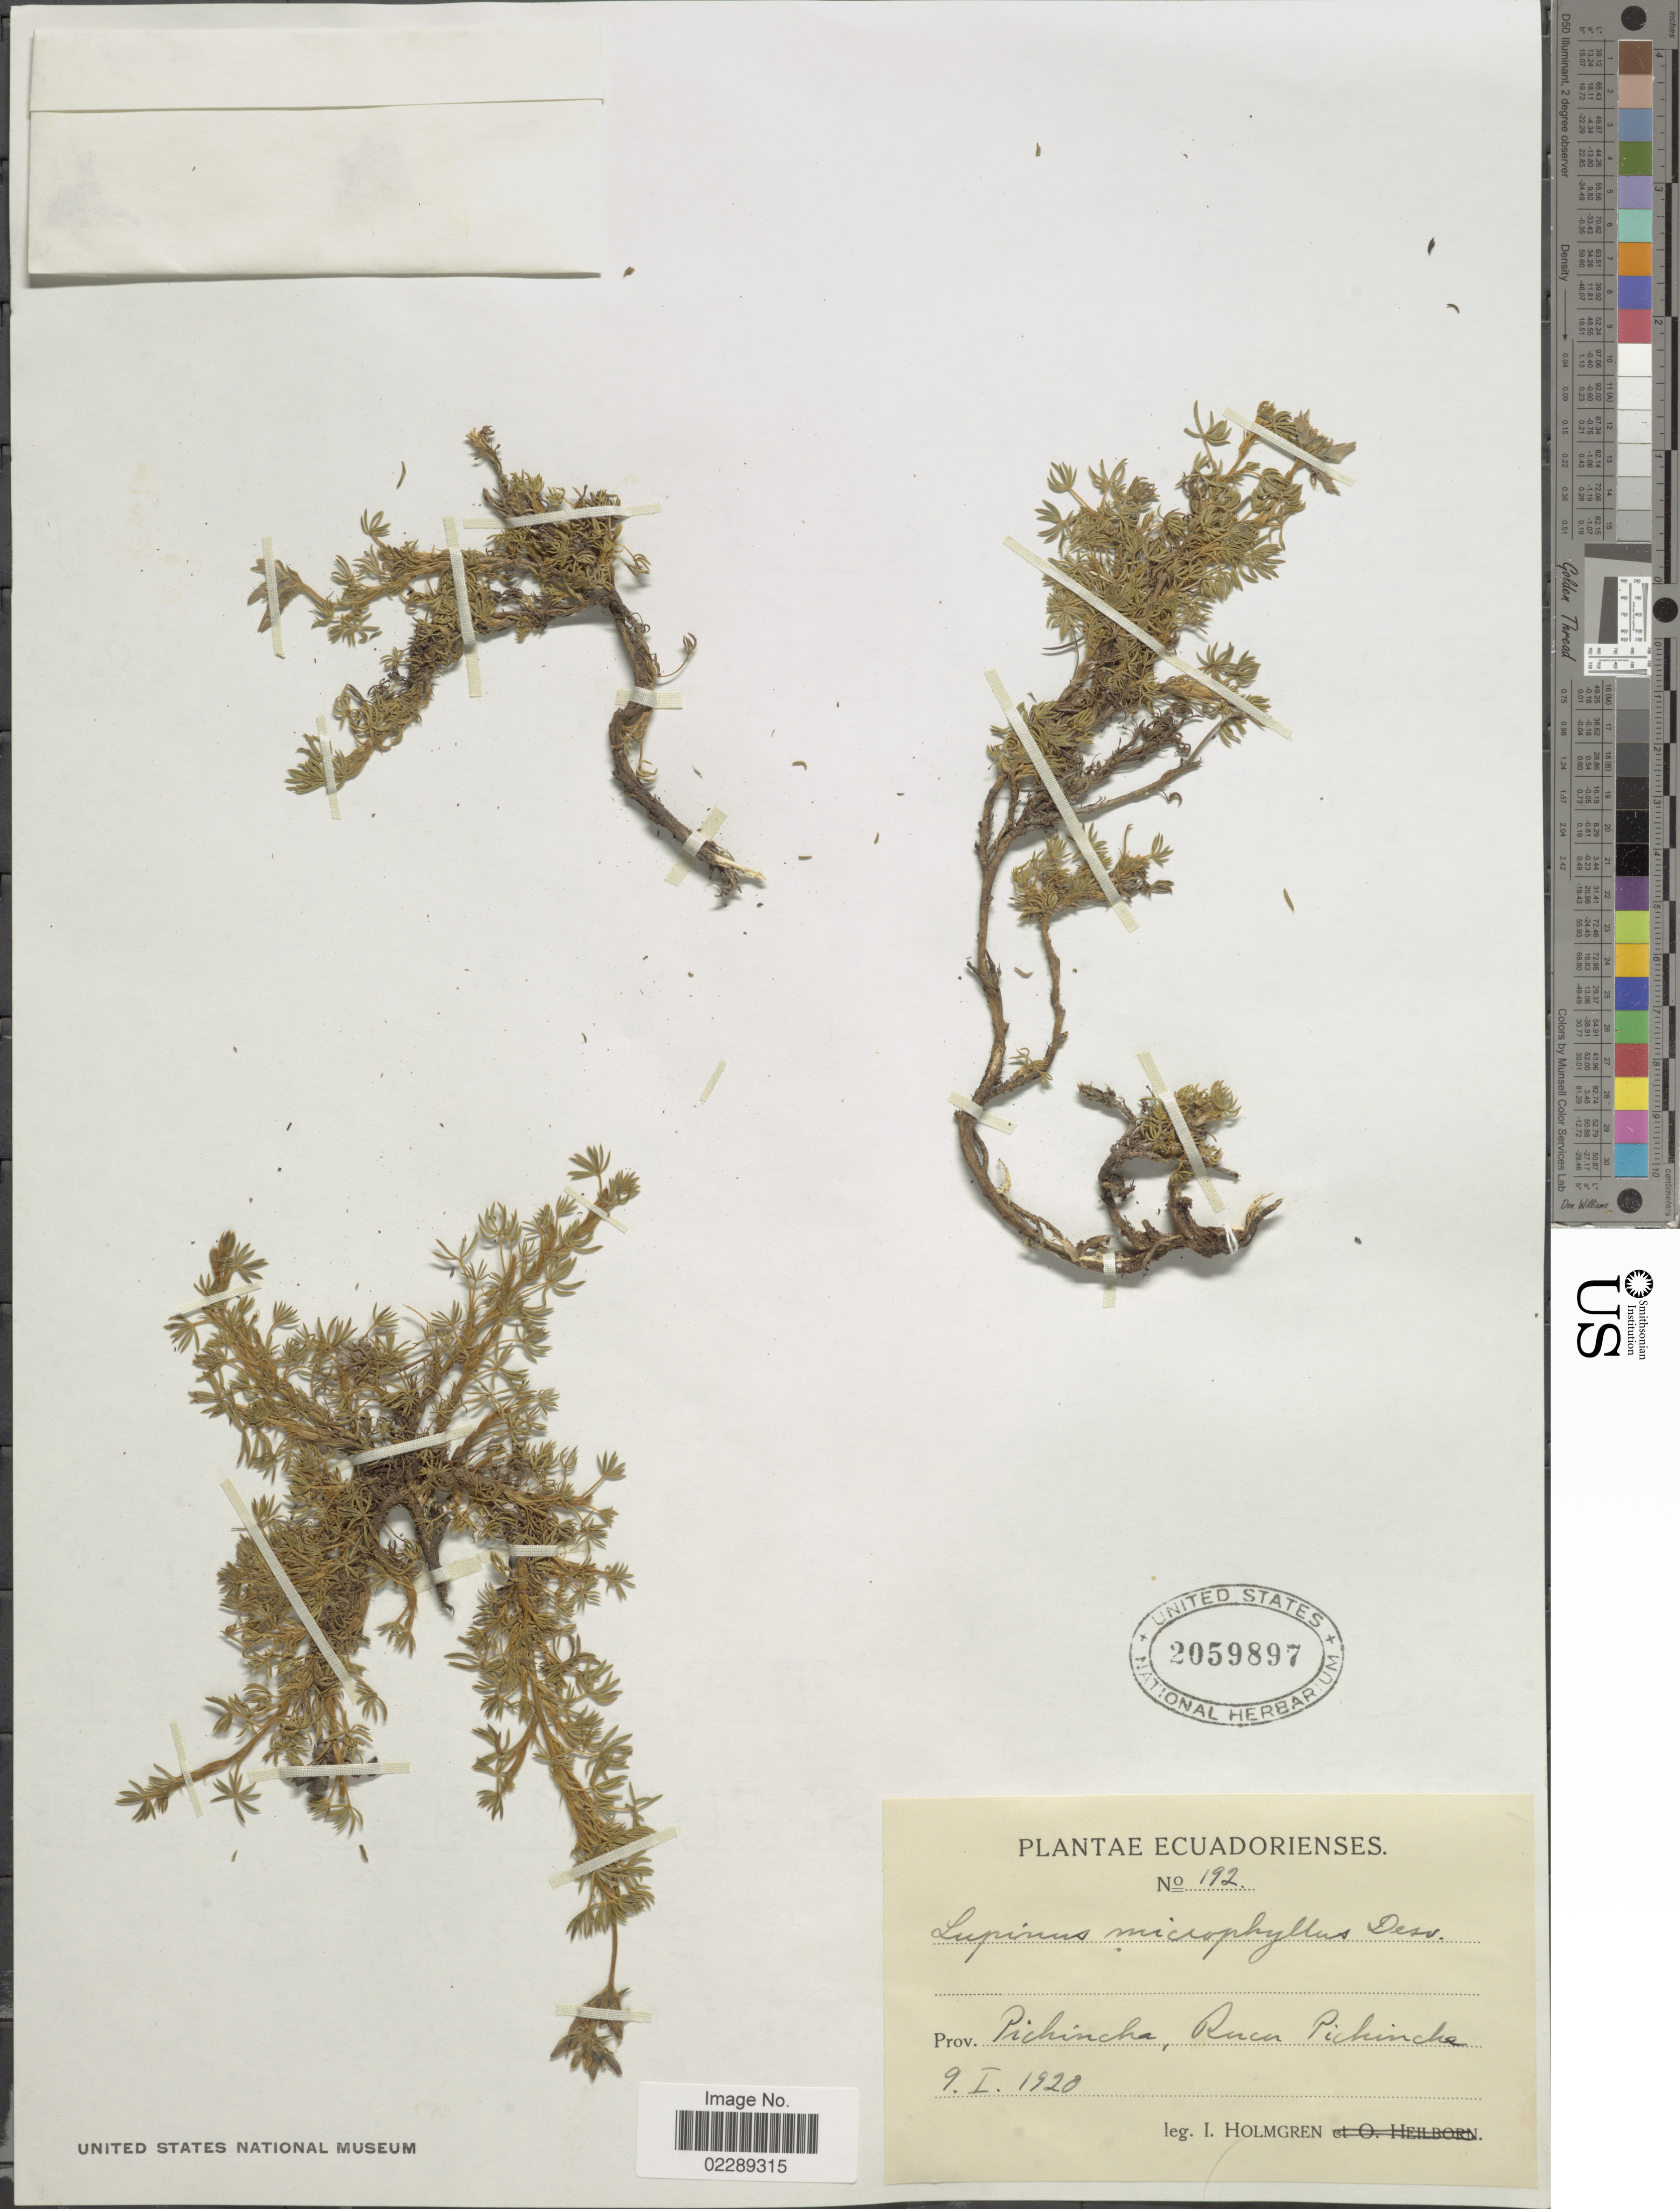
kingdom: Plantae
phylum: Tracheophyta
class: Magnoliopsida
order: Fabales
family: Fabaceae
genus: Lupinus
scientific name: Lupinus microphyllus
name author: Desr.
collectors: I. Holmgren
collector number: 192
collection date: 1920-01-09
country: Ecuador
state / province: Pichincha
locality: Prov. Pichincha, Rucu Pichincha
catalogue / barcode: US 2059897